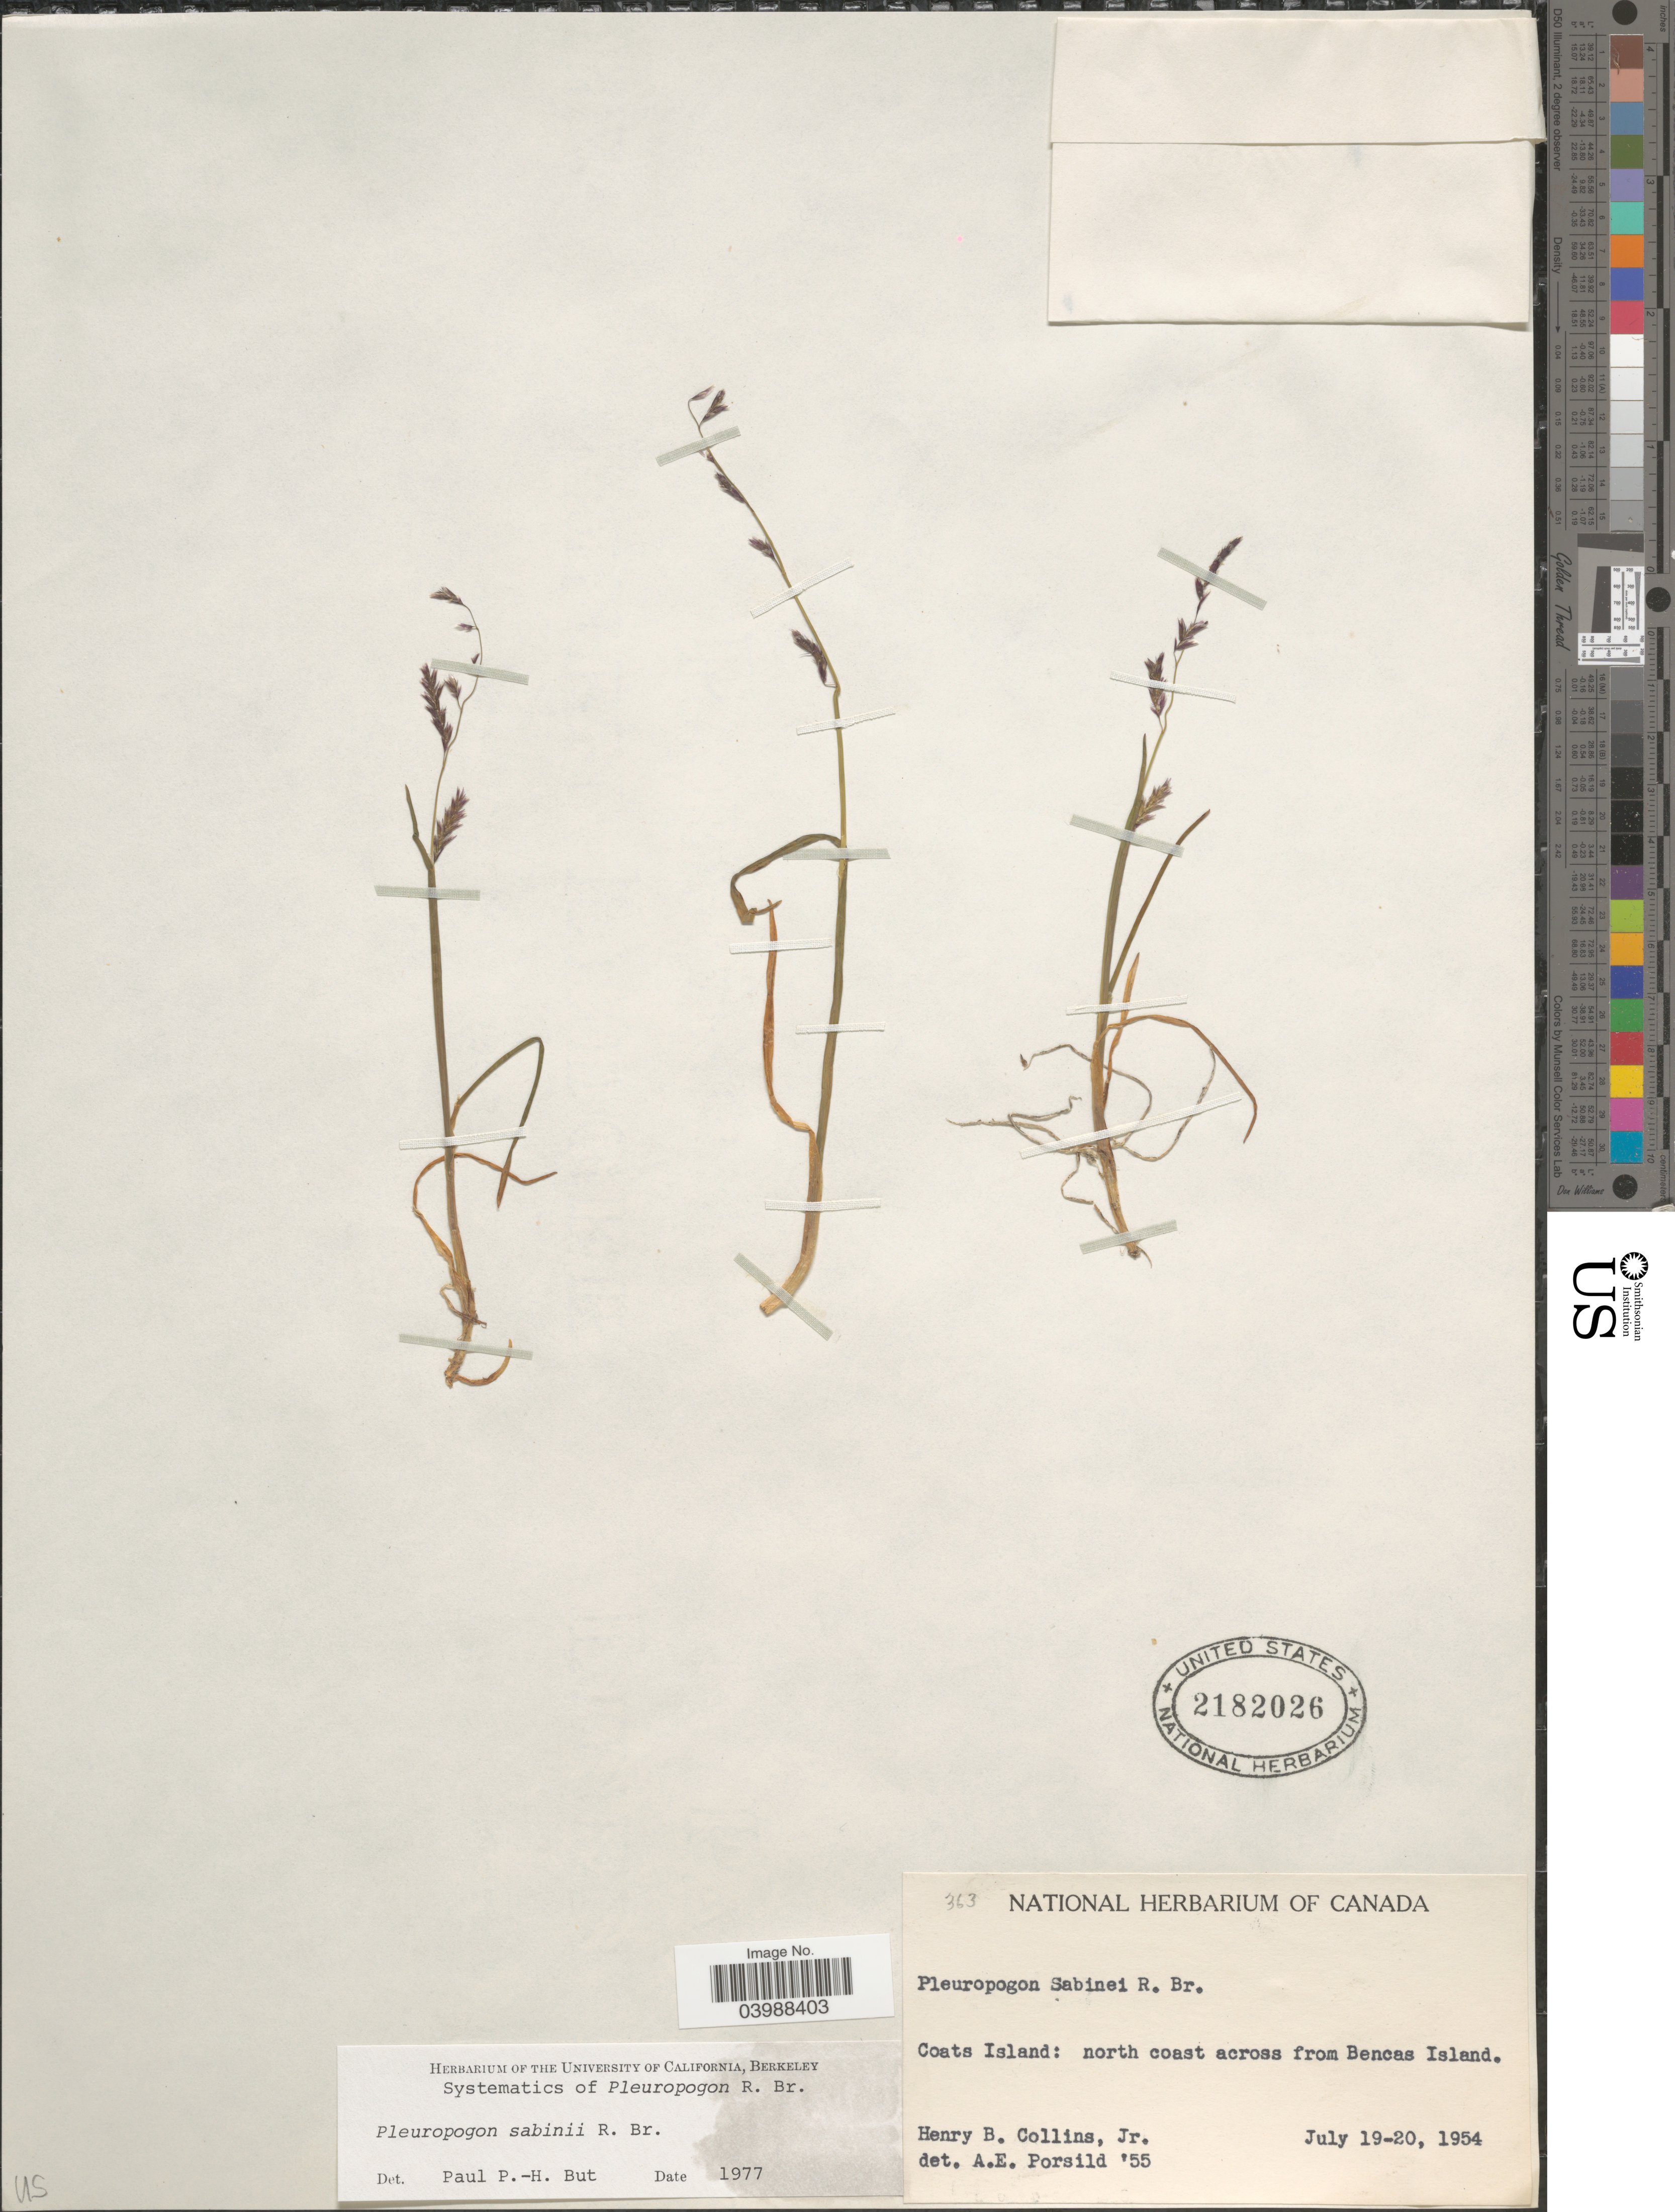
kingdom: Plantae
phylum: Tracheophyta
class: Liliopsida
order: Poales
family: Poaceae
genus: Pleuropogon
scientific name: Pleuropogon sabinei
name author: R. Br.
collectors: H. Collins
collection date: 1954-07-19/1954-07-20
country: Canada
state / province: Nunavut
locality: Coats Island: north coast across from Bencas Island.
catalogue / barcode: US 2182026